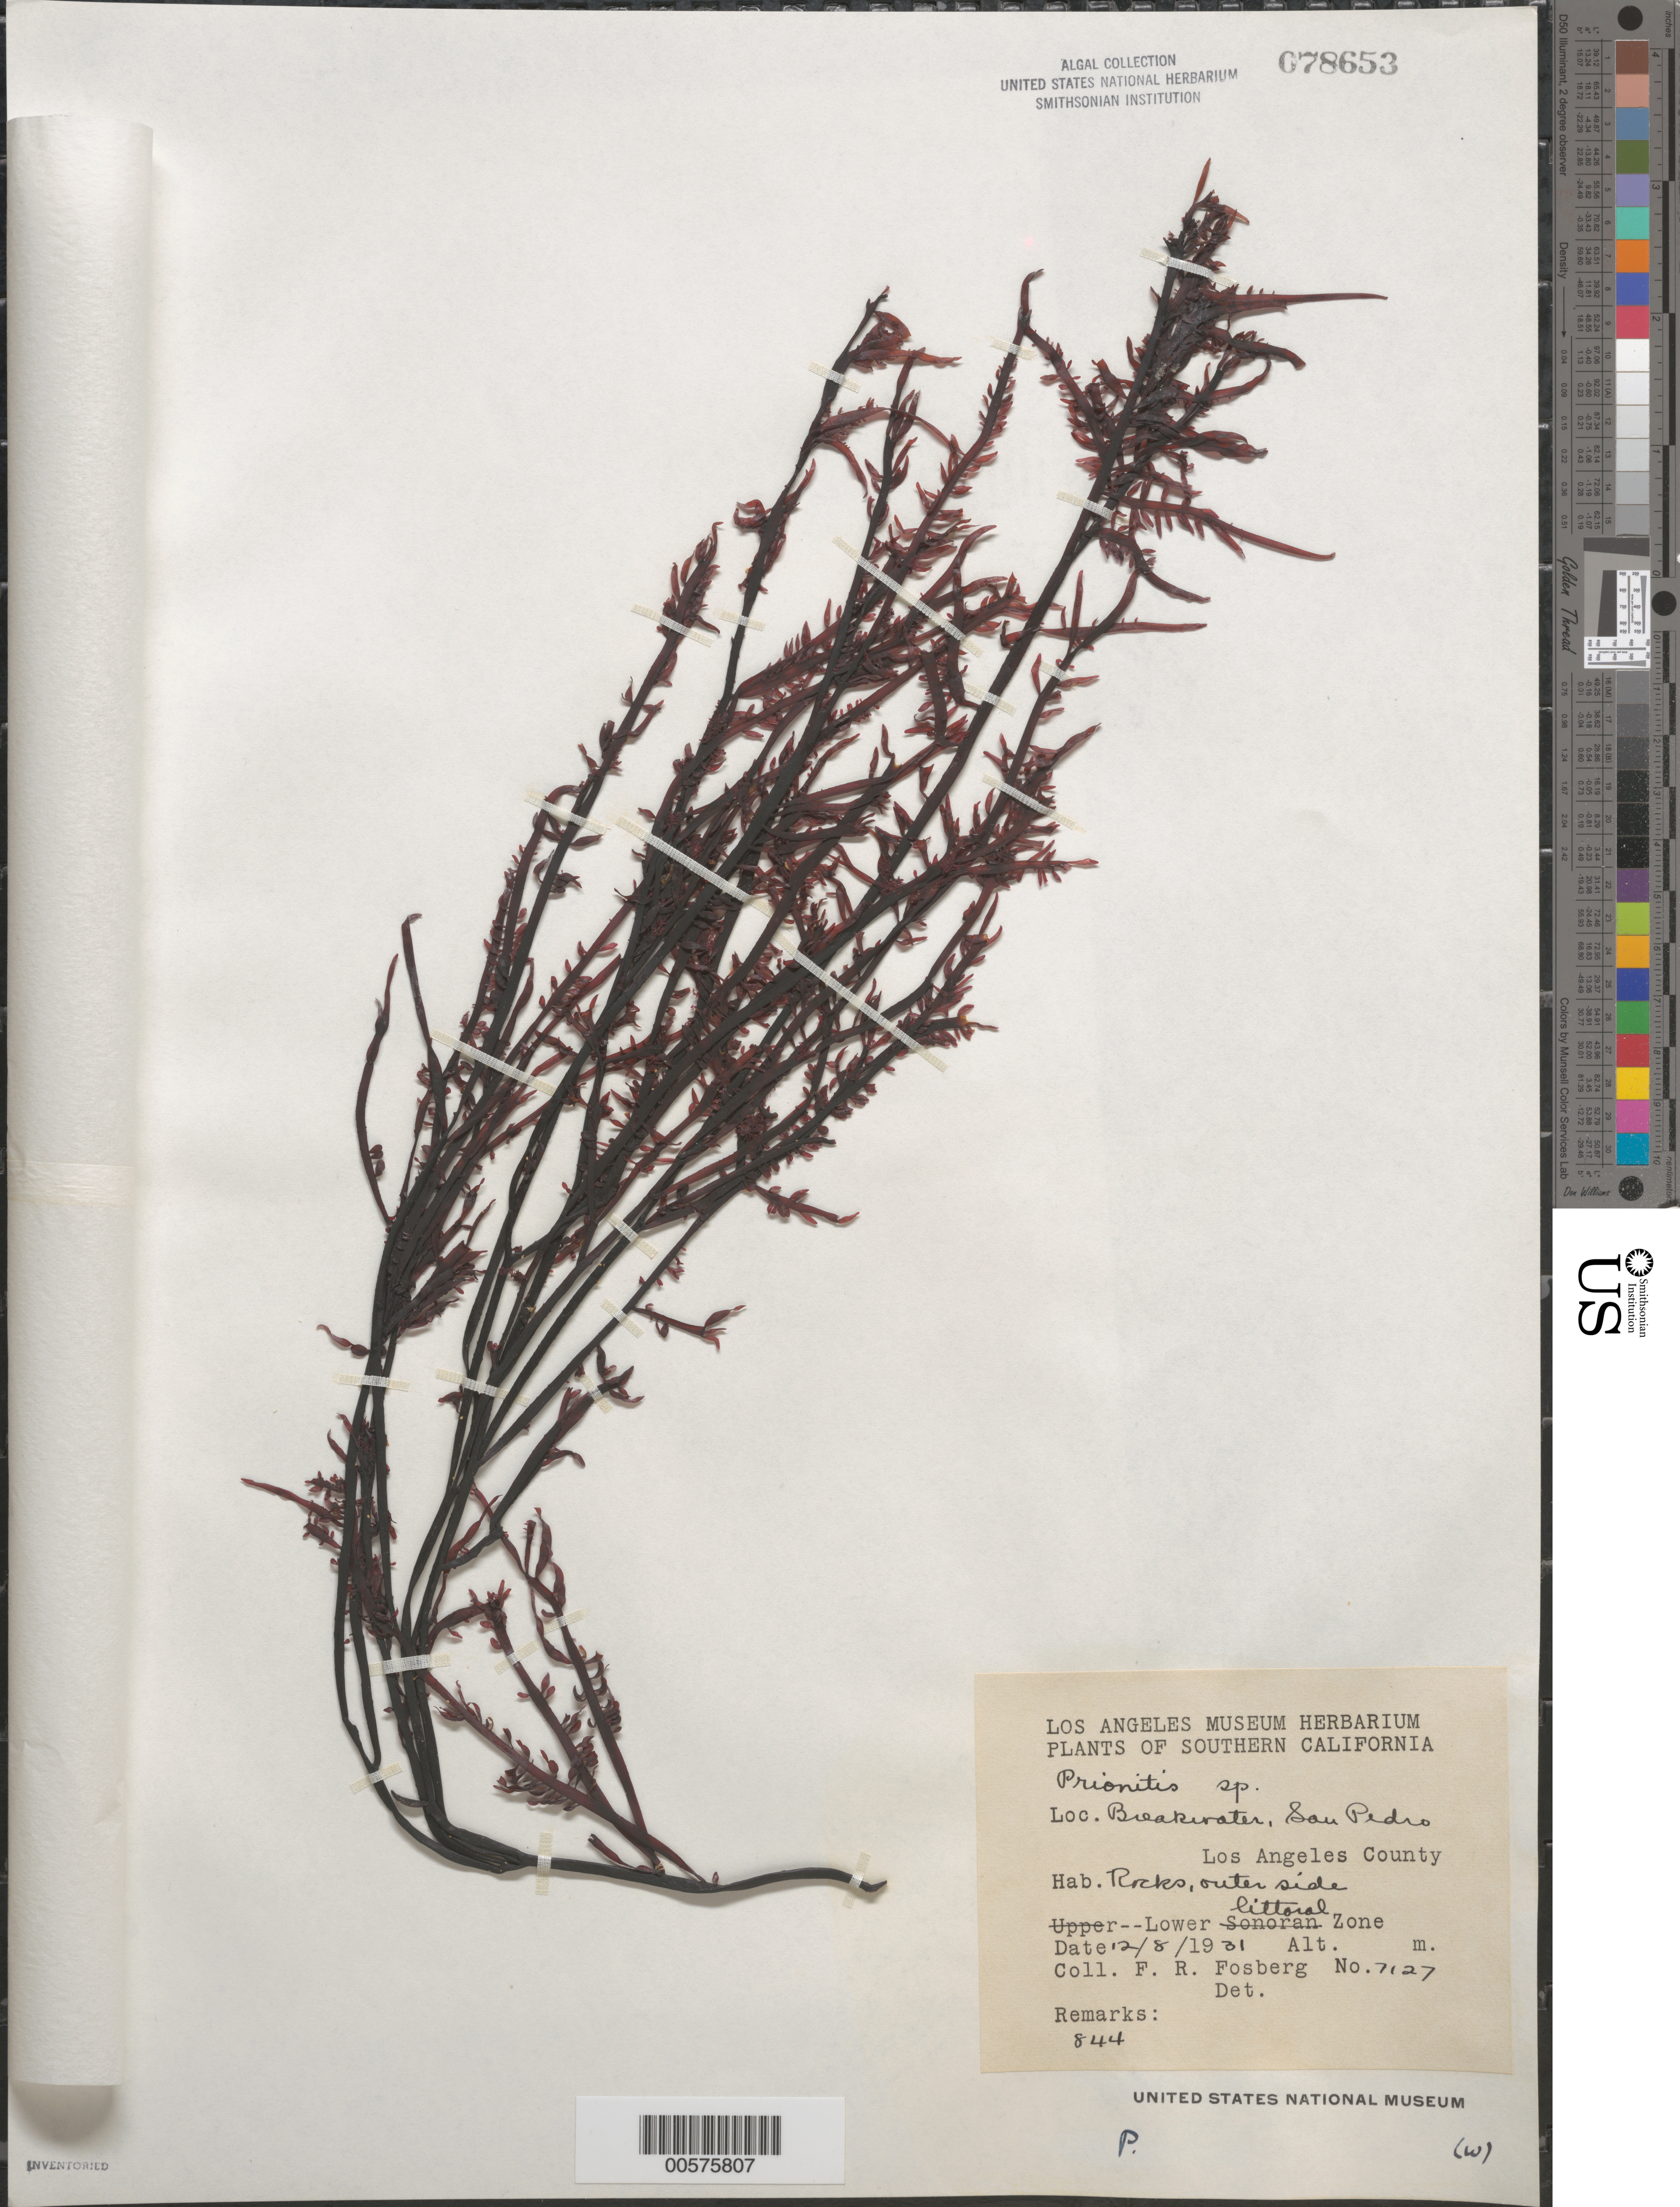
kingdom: Plantae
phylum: Rhodophyta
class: Florideophyceae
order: Cryptonemiales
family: Cryptonemiaceae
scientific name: Prionitis sp.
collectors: F. R. Fosberg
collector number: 7127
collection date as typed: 08 Dec 1931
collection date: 1931-12-08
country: United States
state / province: California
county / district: Los Angeles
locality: San Pedro breakwater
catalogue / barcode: US 78653